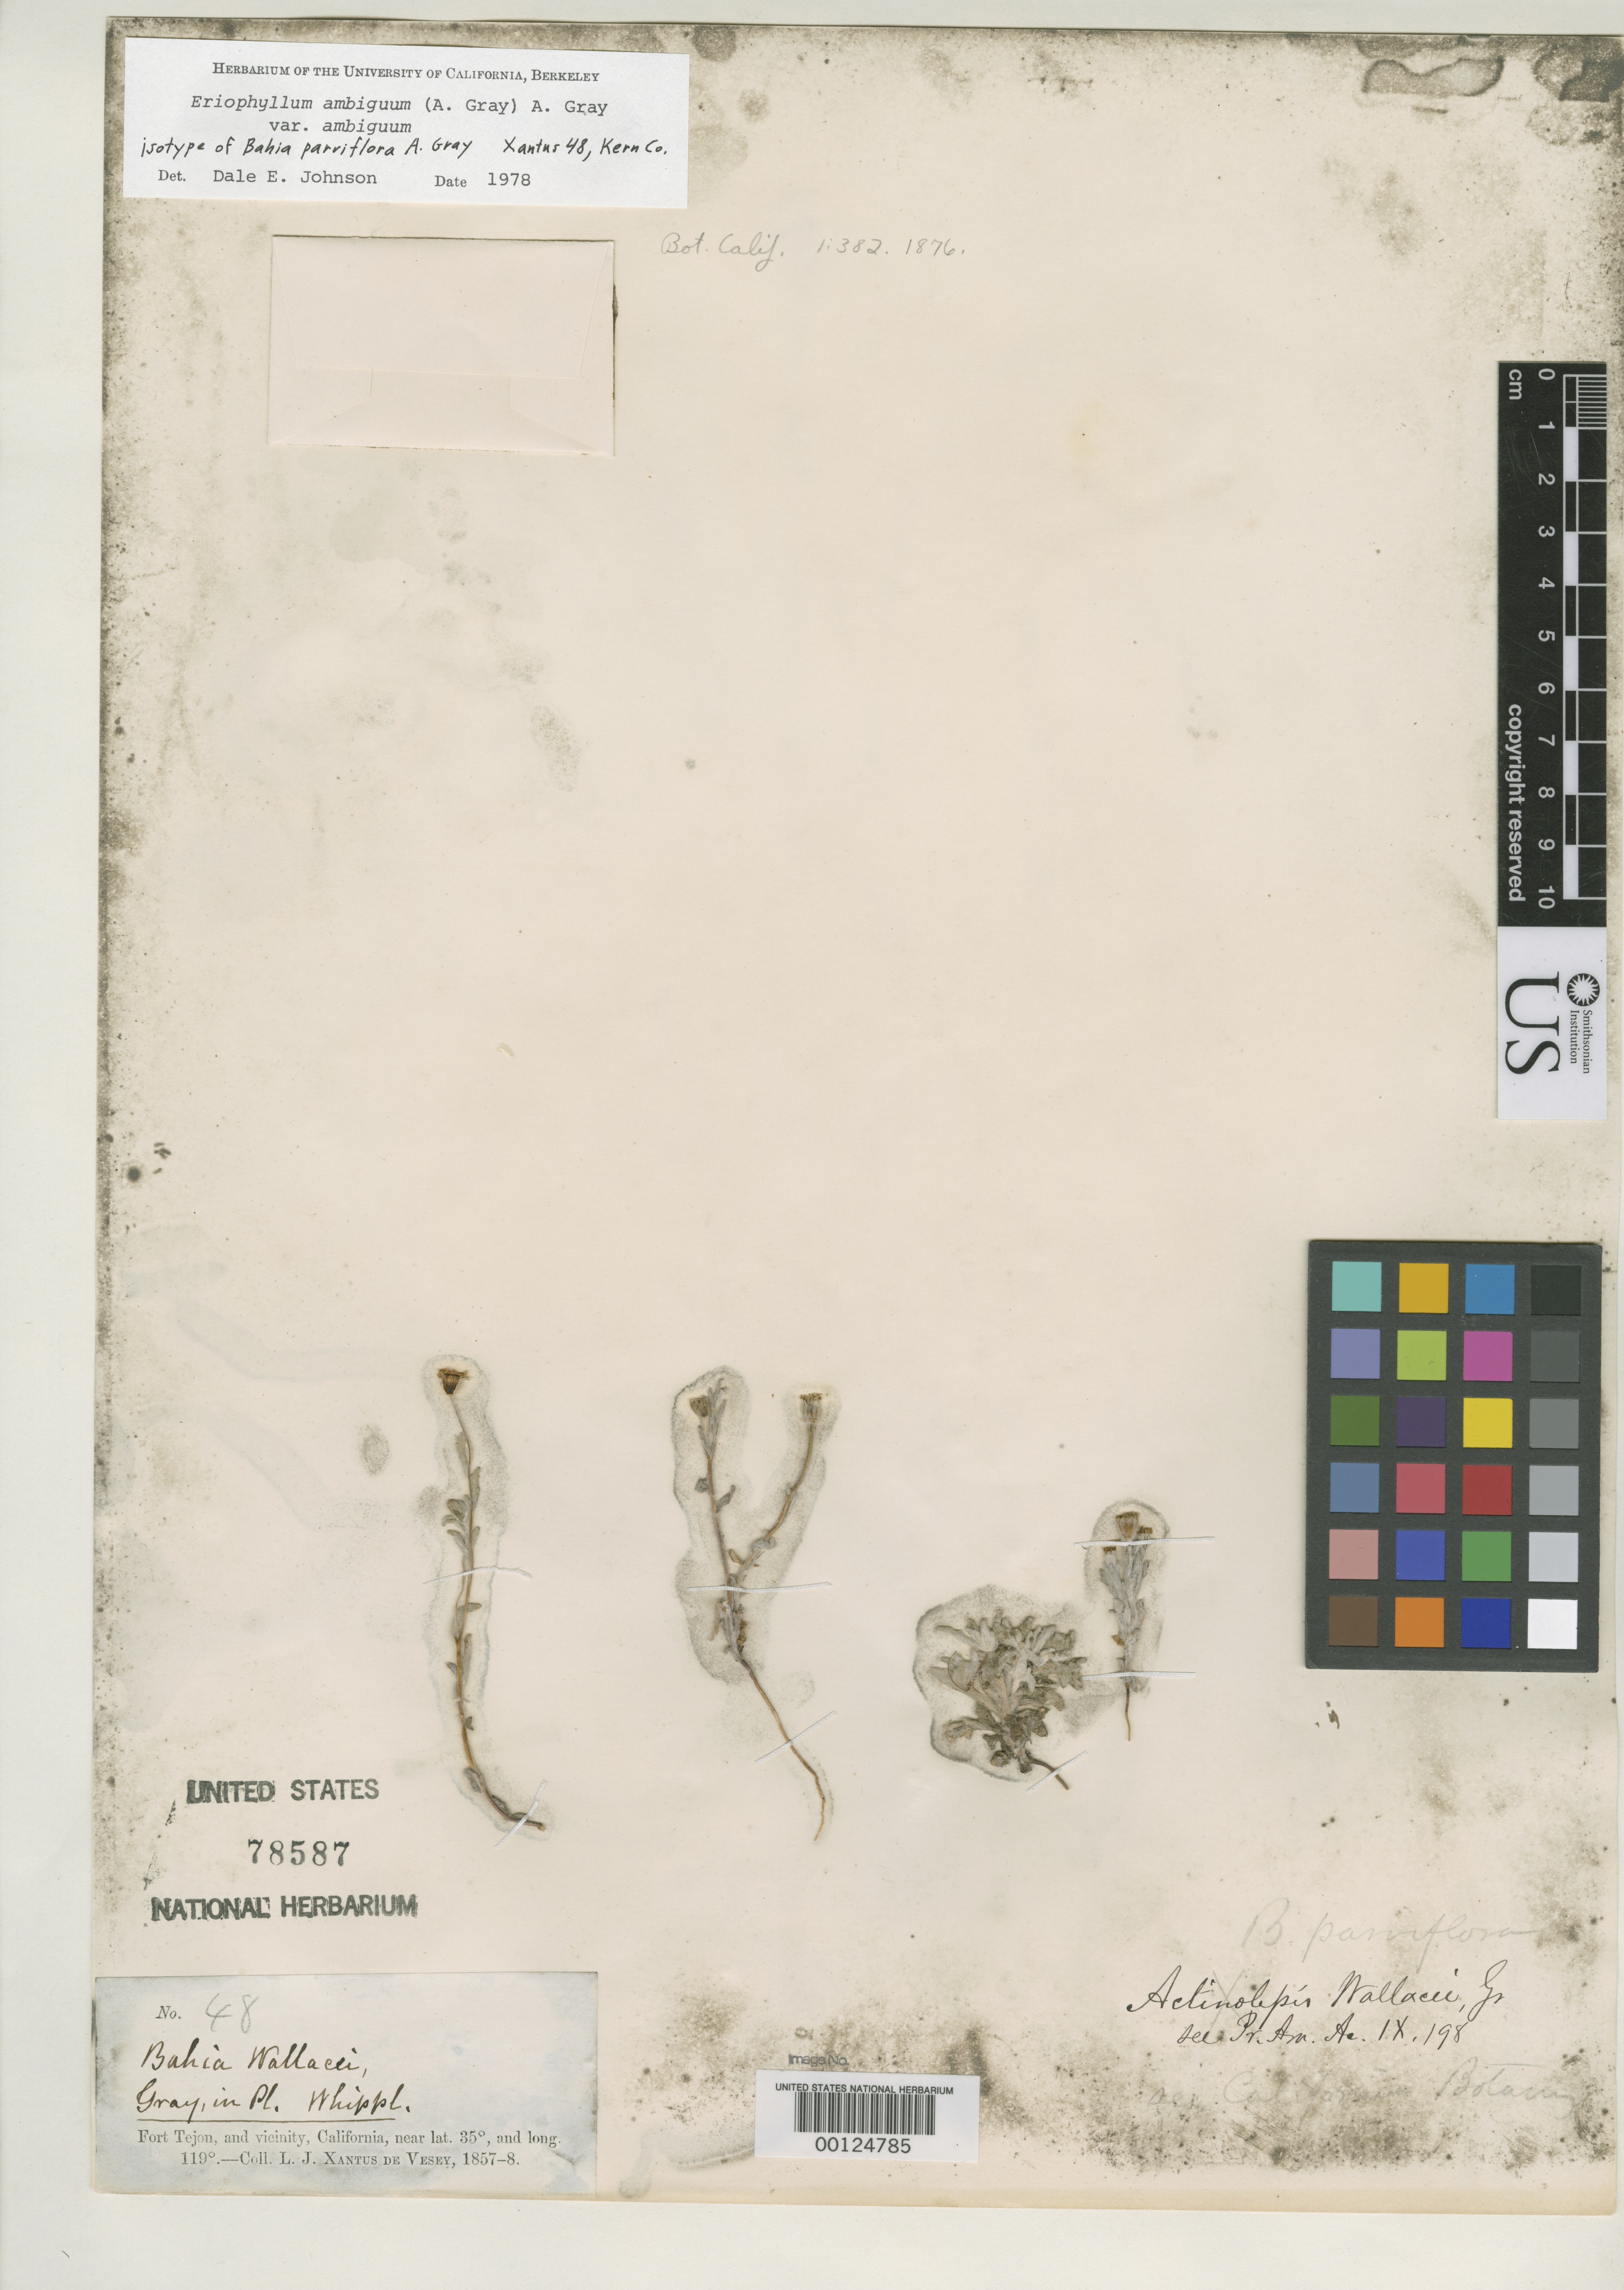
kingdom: Plantae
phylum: Tracheophyta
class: Magnoliopsida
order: Asterales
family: Asteraceae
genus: Bahia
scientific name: Bahia parviflora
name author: A. Gray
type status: Isotype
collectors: L. J. Xantus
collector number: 48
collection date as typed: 1857 to -- --- 1958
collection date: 1857/1958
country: United States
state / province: California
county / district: Kern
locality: Fort Tejon and vicinity.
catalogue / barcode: US 78587